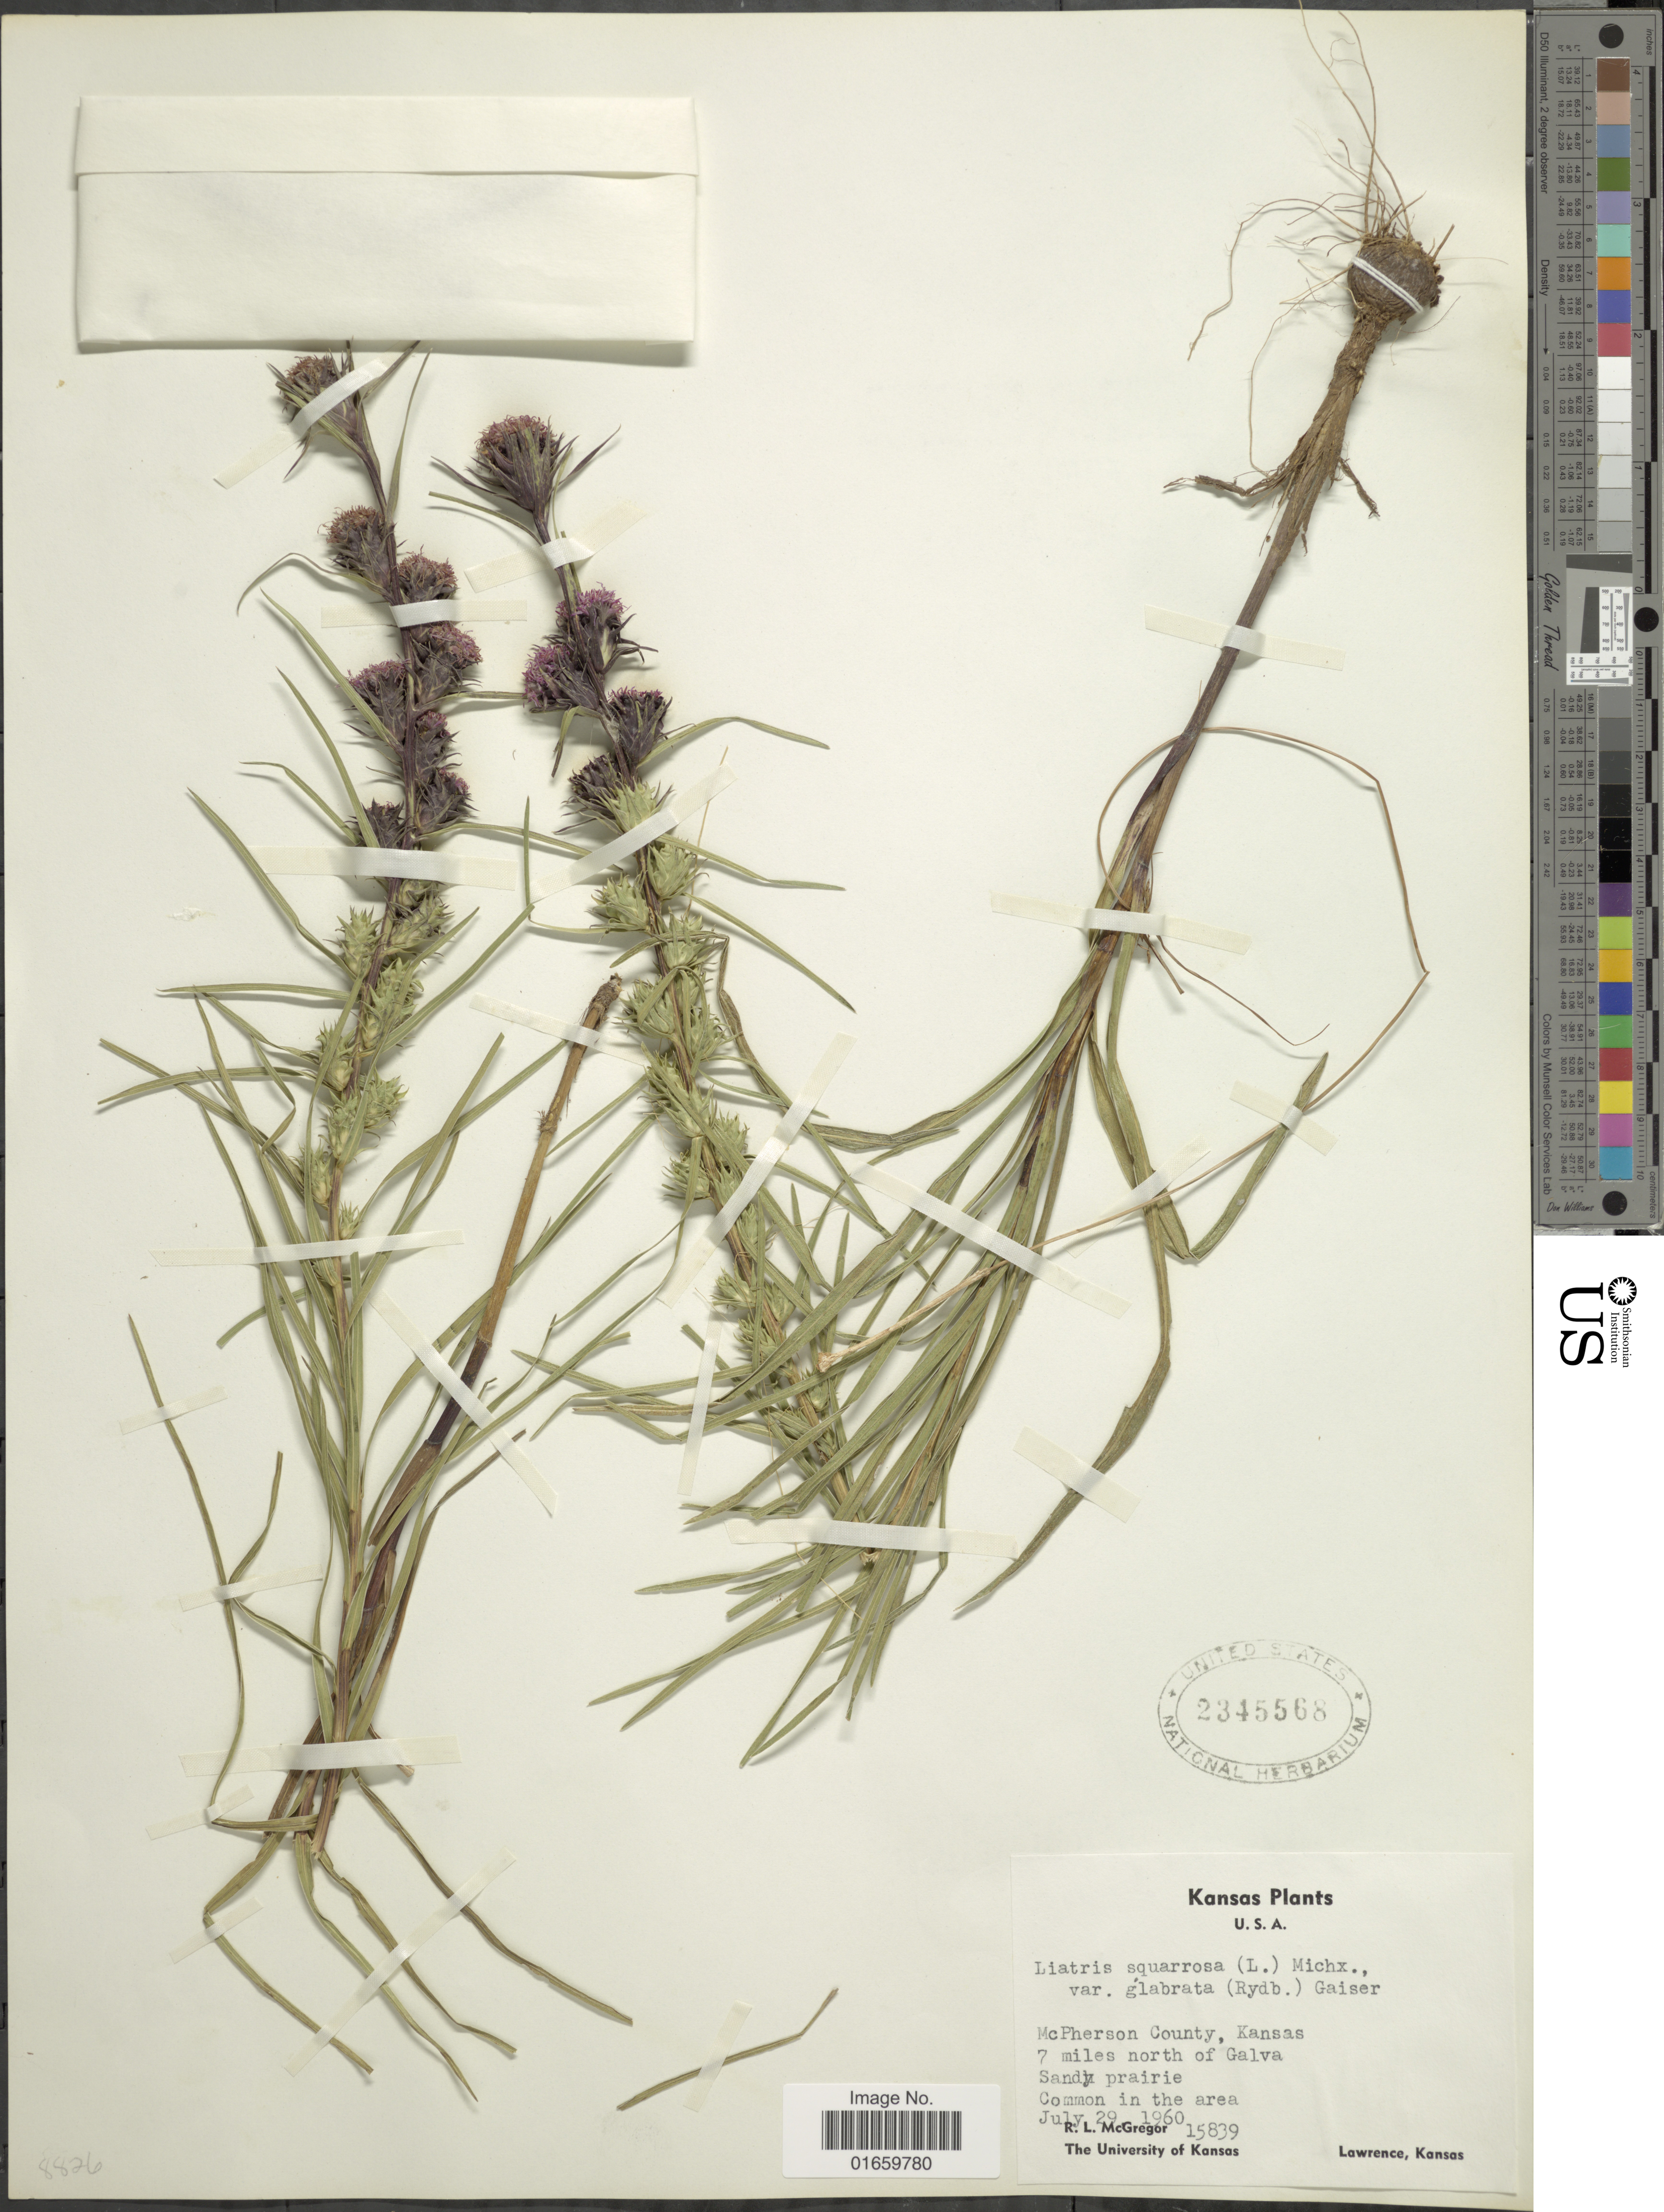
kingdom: Plantae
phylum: Tracheophyta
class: Magnoliopsida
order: Asterales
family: Asteraceae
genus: Liatris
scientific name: Liatris squarrosa var. glabrata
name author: (Rydb.) Gaiser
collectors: R. McGregor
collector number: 15839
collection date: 1960-07-29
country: United States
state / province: Kansas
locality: McPherson County, Kansas, 7 miles north of Galva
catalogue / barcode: US 2345568